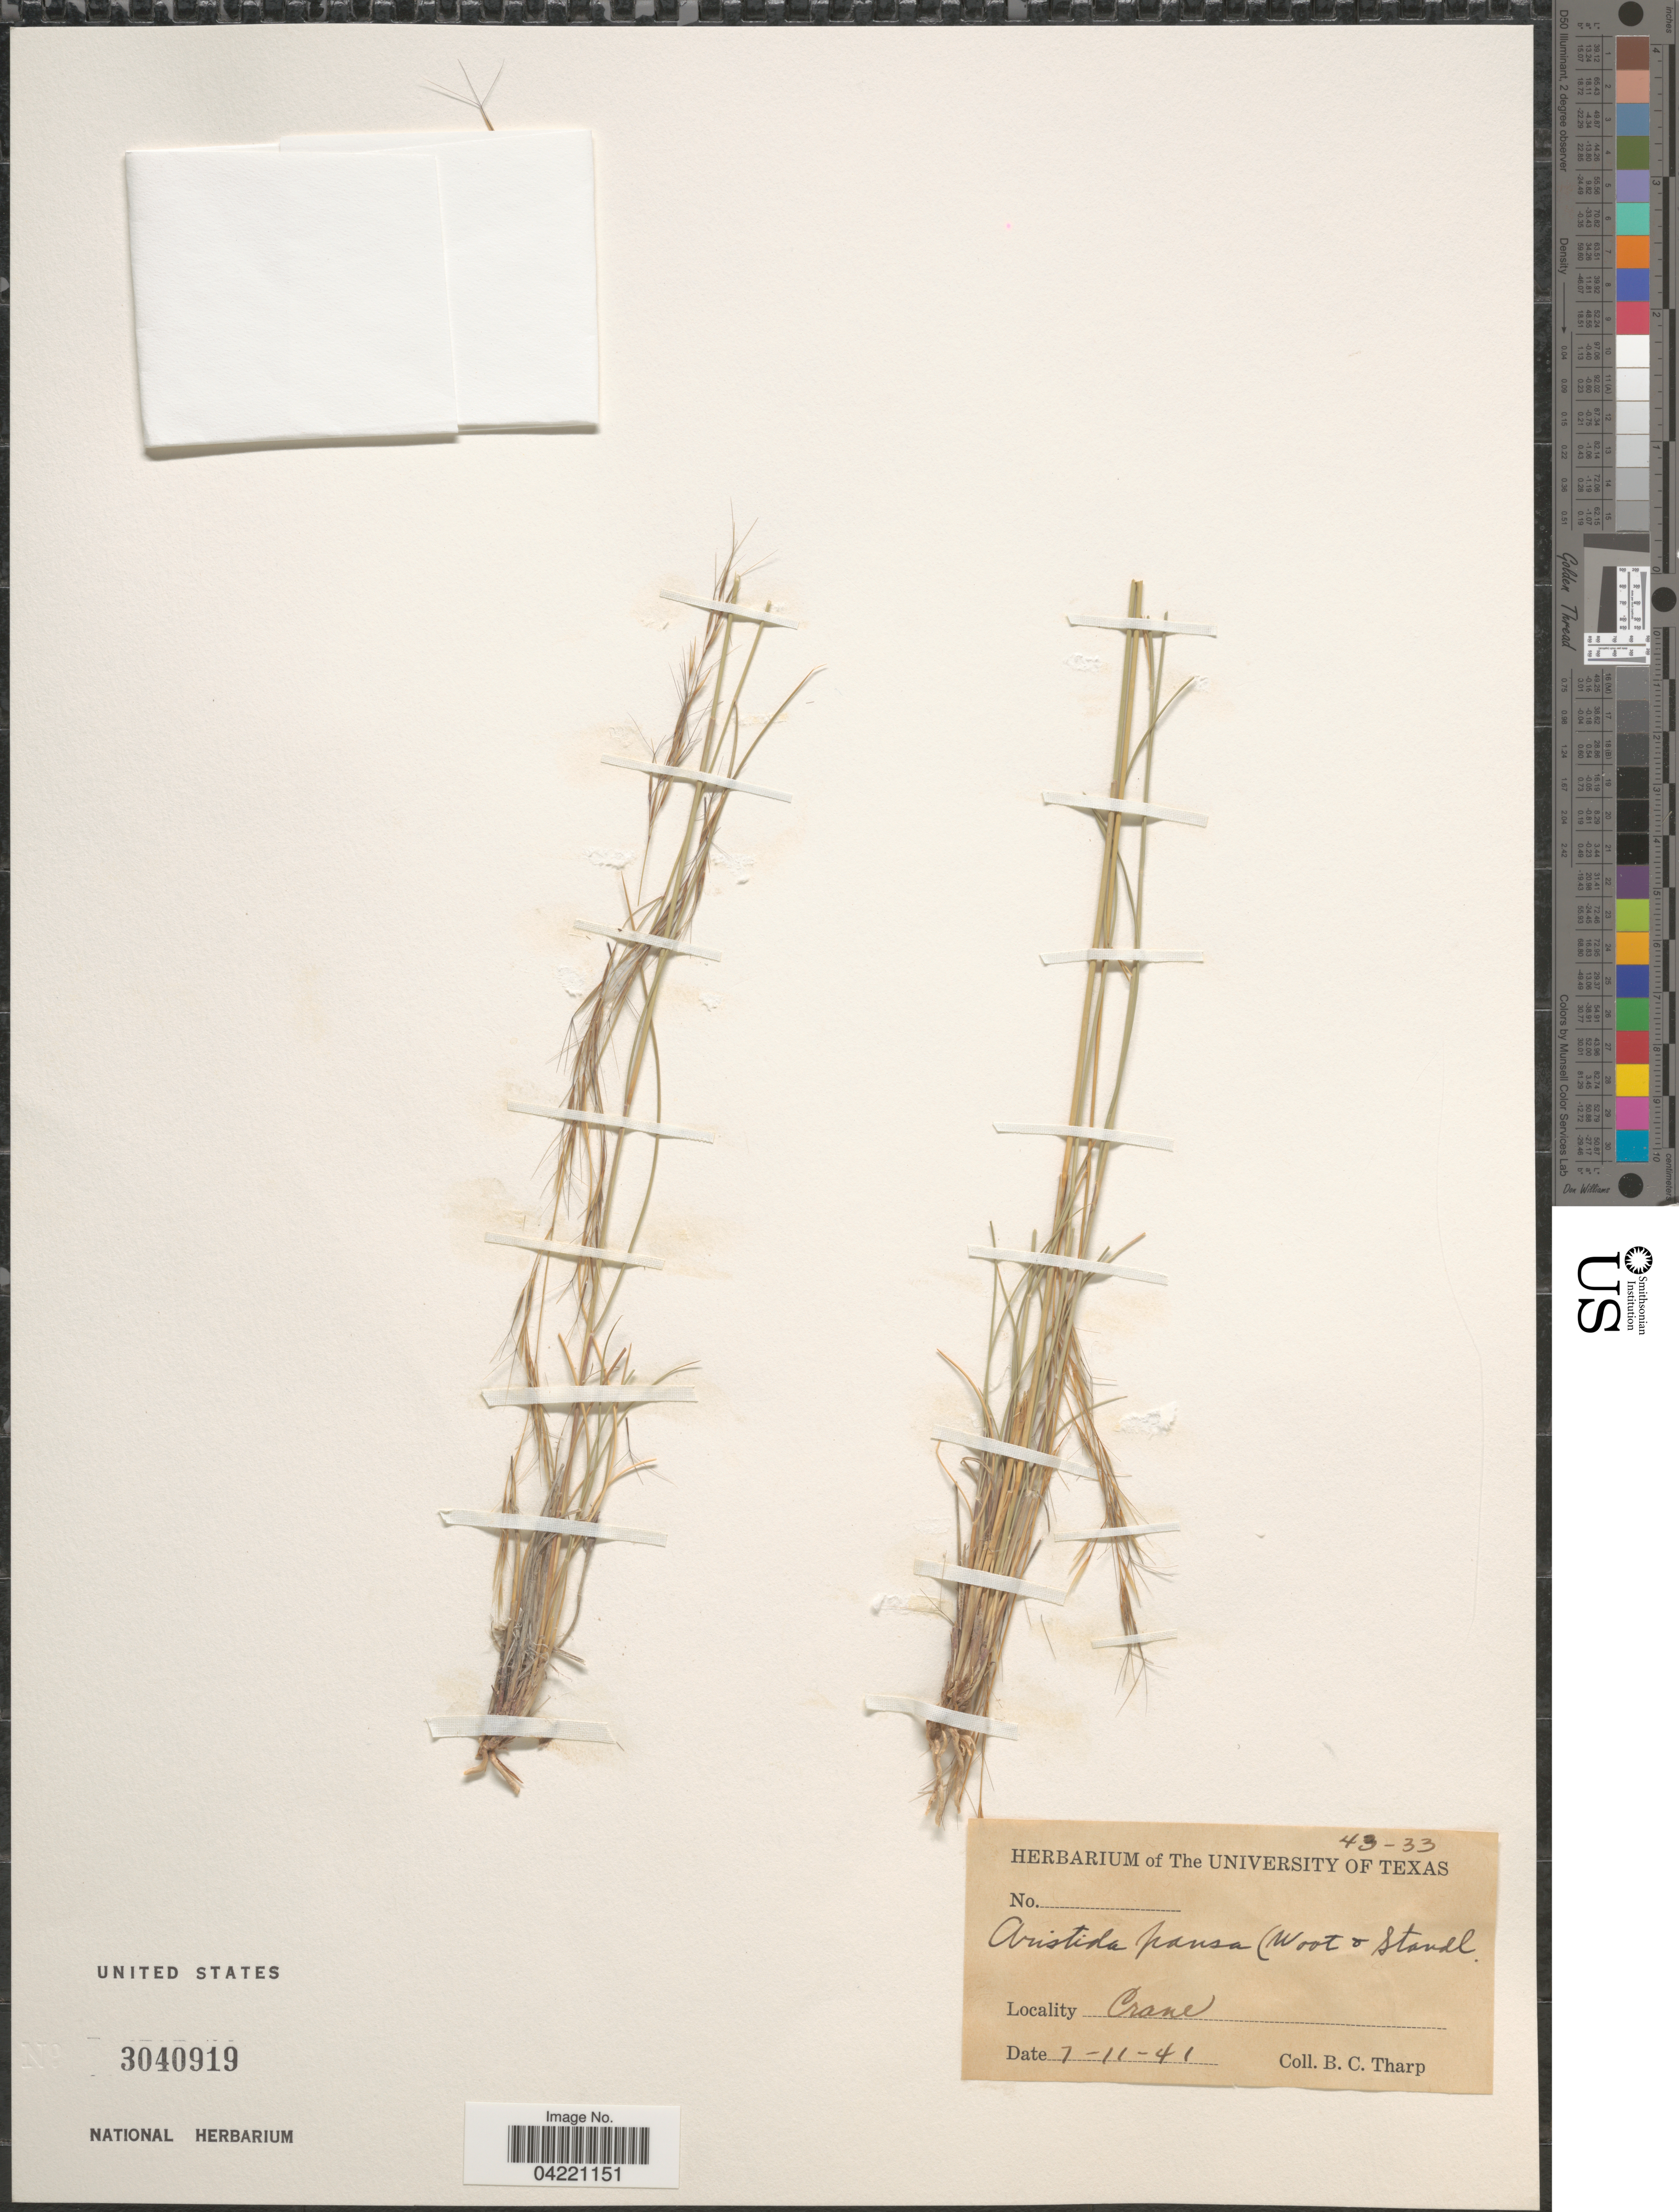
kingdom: Plantae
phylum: Tracheophyta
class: Liliopsida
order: Poales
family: Poaceae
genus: Aristida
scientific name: Aristida pansa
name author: Wooton & Standl.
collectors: B. C. Tharp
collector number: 43-33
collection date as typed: Transcribed d/m/y: 11/7/41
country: United States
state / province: Texas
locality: Crane.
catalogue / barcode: US 3040919